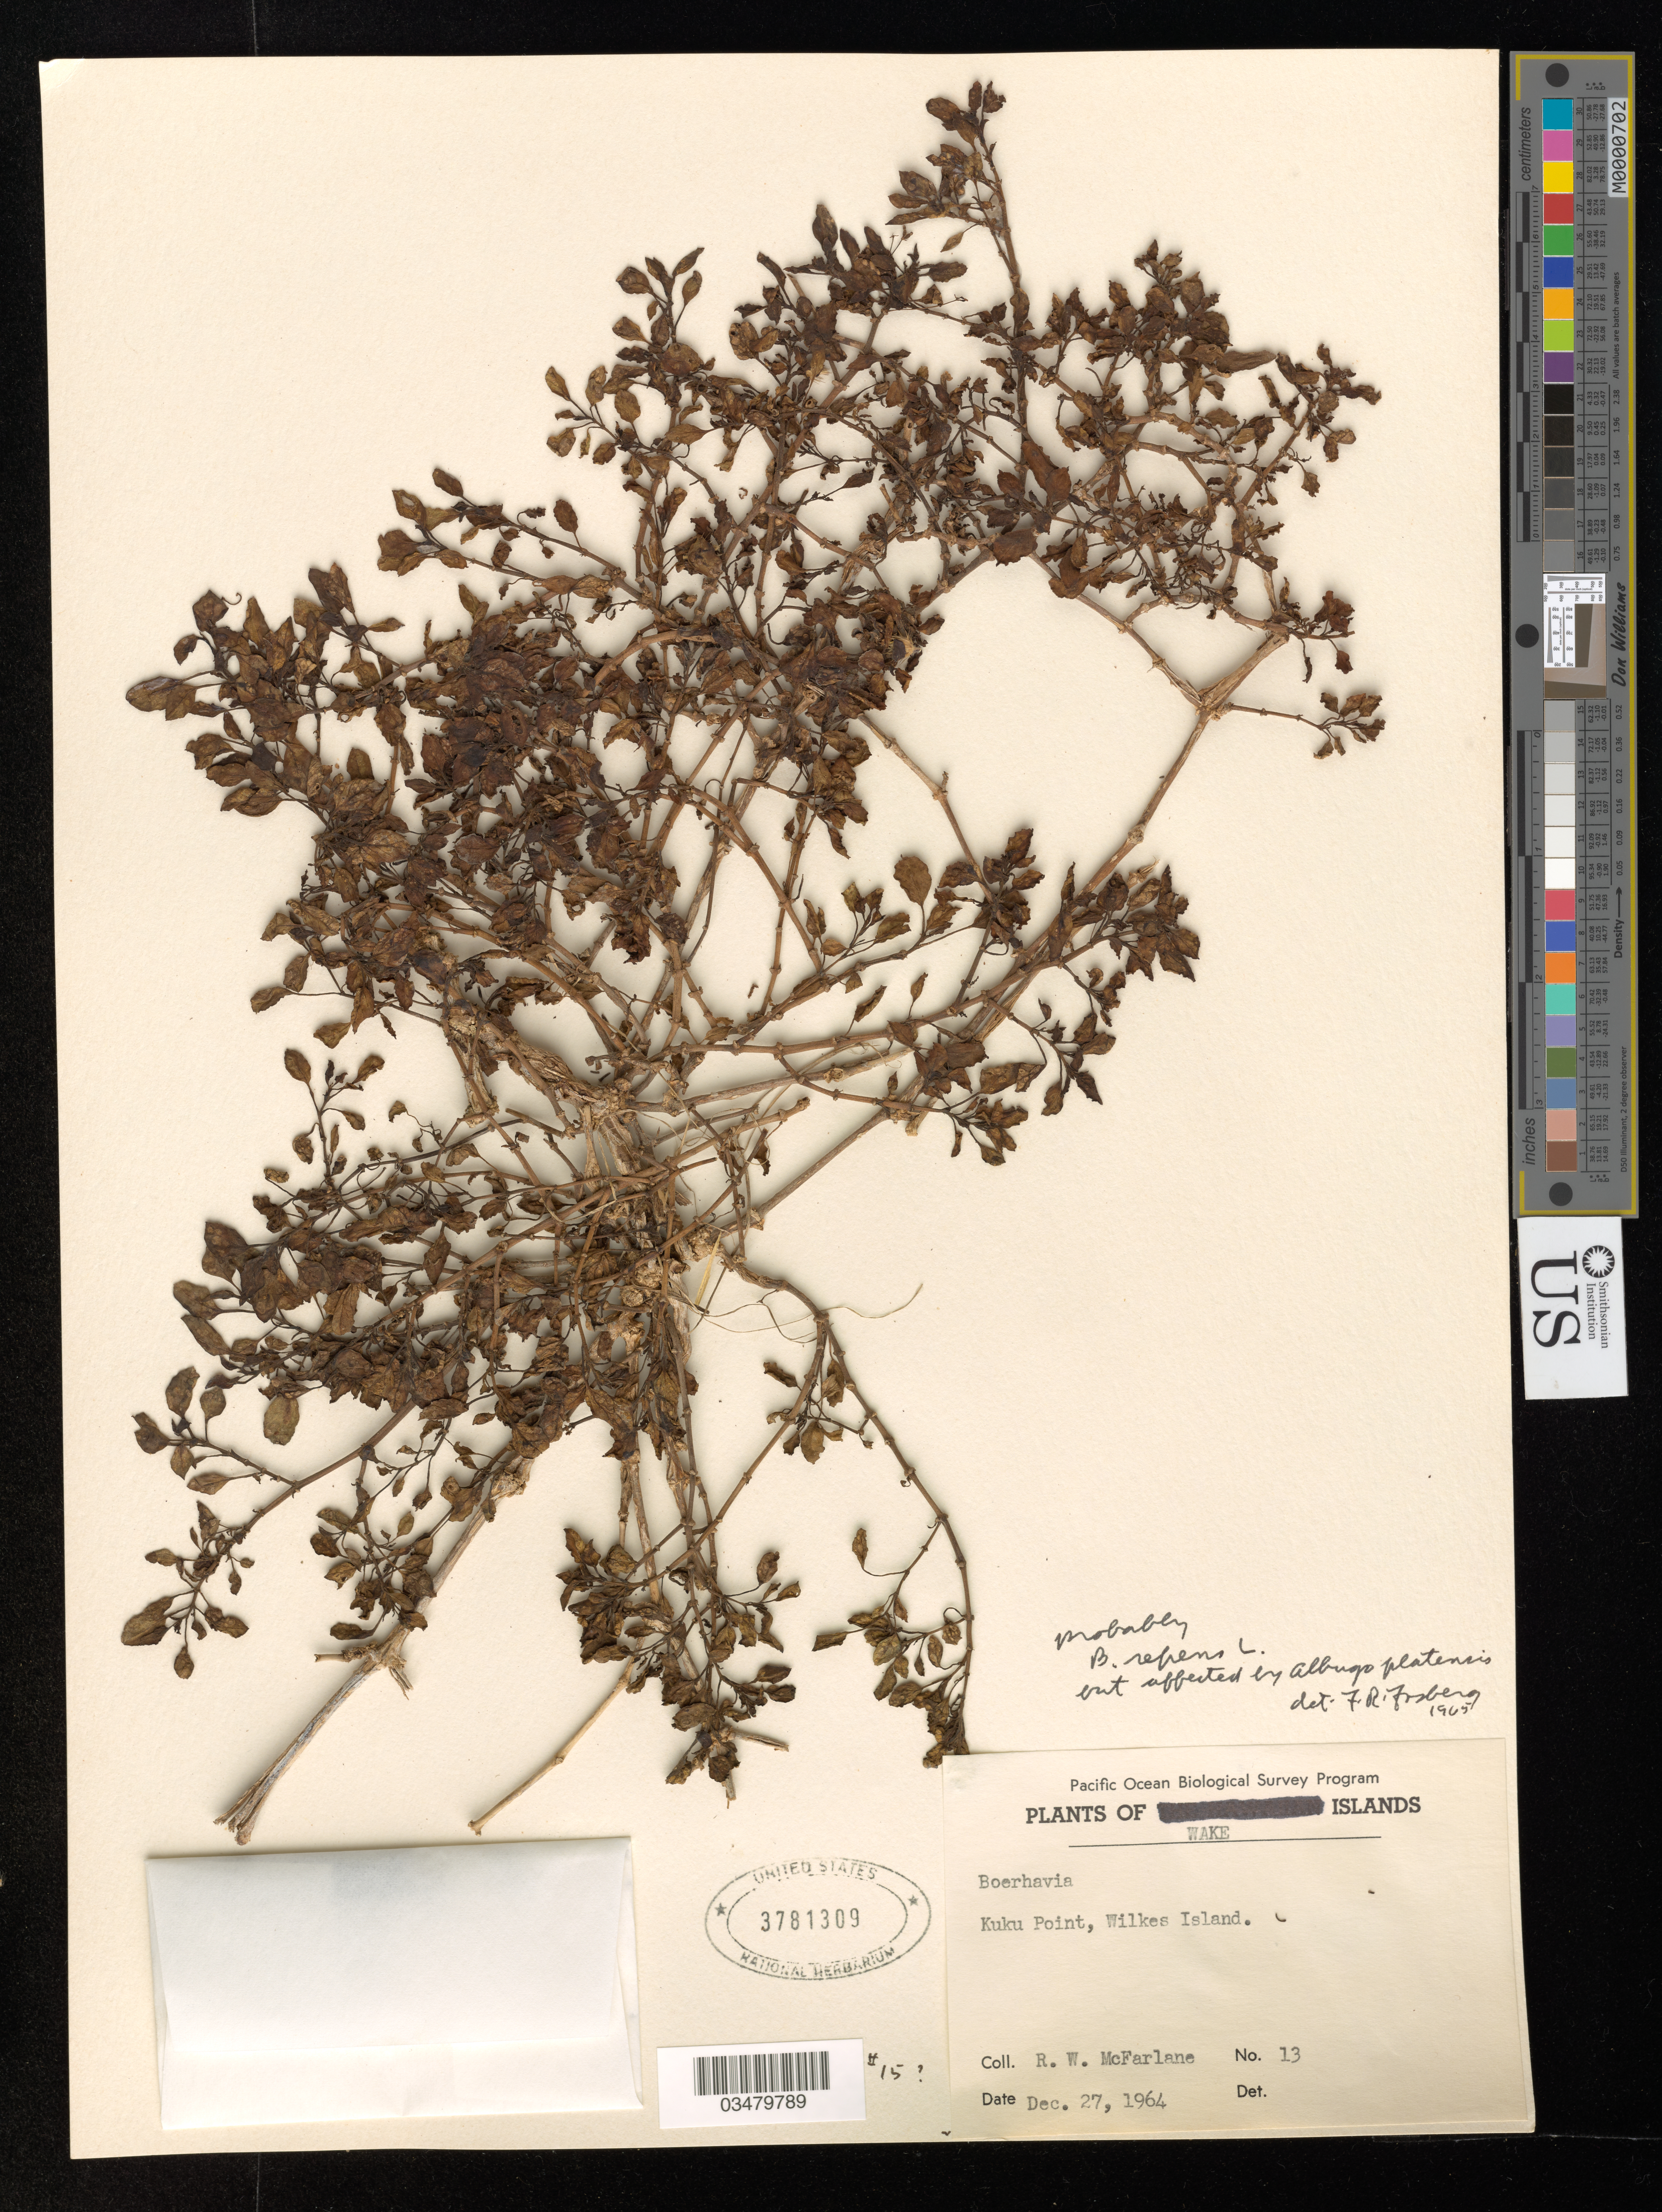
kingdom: Plantae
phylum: Tracheophyta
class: Magnoliopsida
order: Caryophyllales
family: Nyctaginaceae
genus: Boerhavia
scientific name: Boerhavia repens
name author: L.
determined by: Fosberg, F. R.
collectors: R. McFarlane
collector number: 13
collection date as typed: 27 Dec 1964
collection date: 1964-12-27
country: U.S. Administered Pacific Islands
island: Wake Atoll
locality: Wilkes Islet, Kuku Point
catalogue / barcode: US 3781309